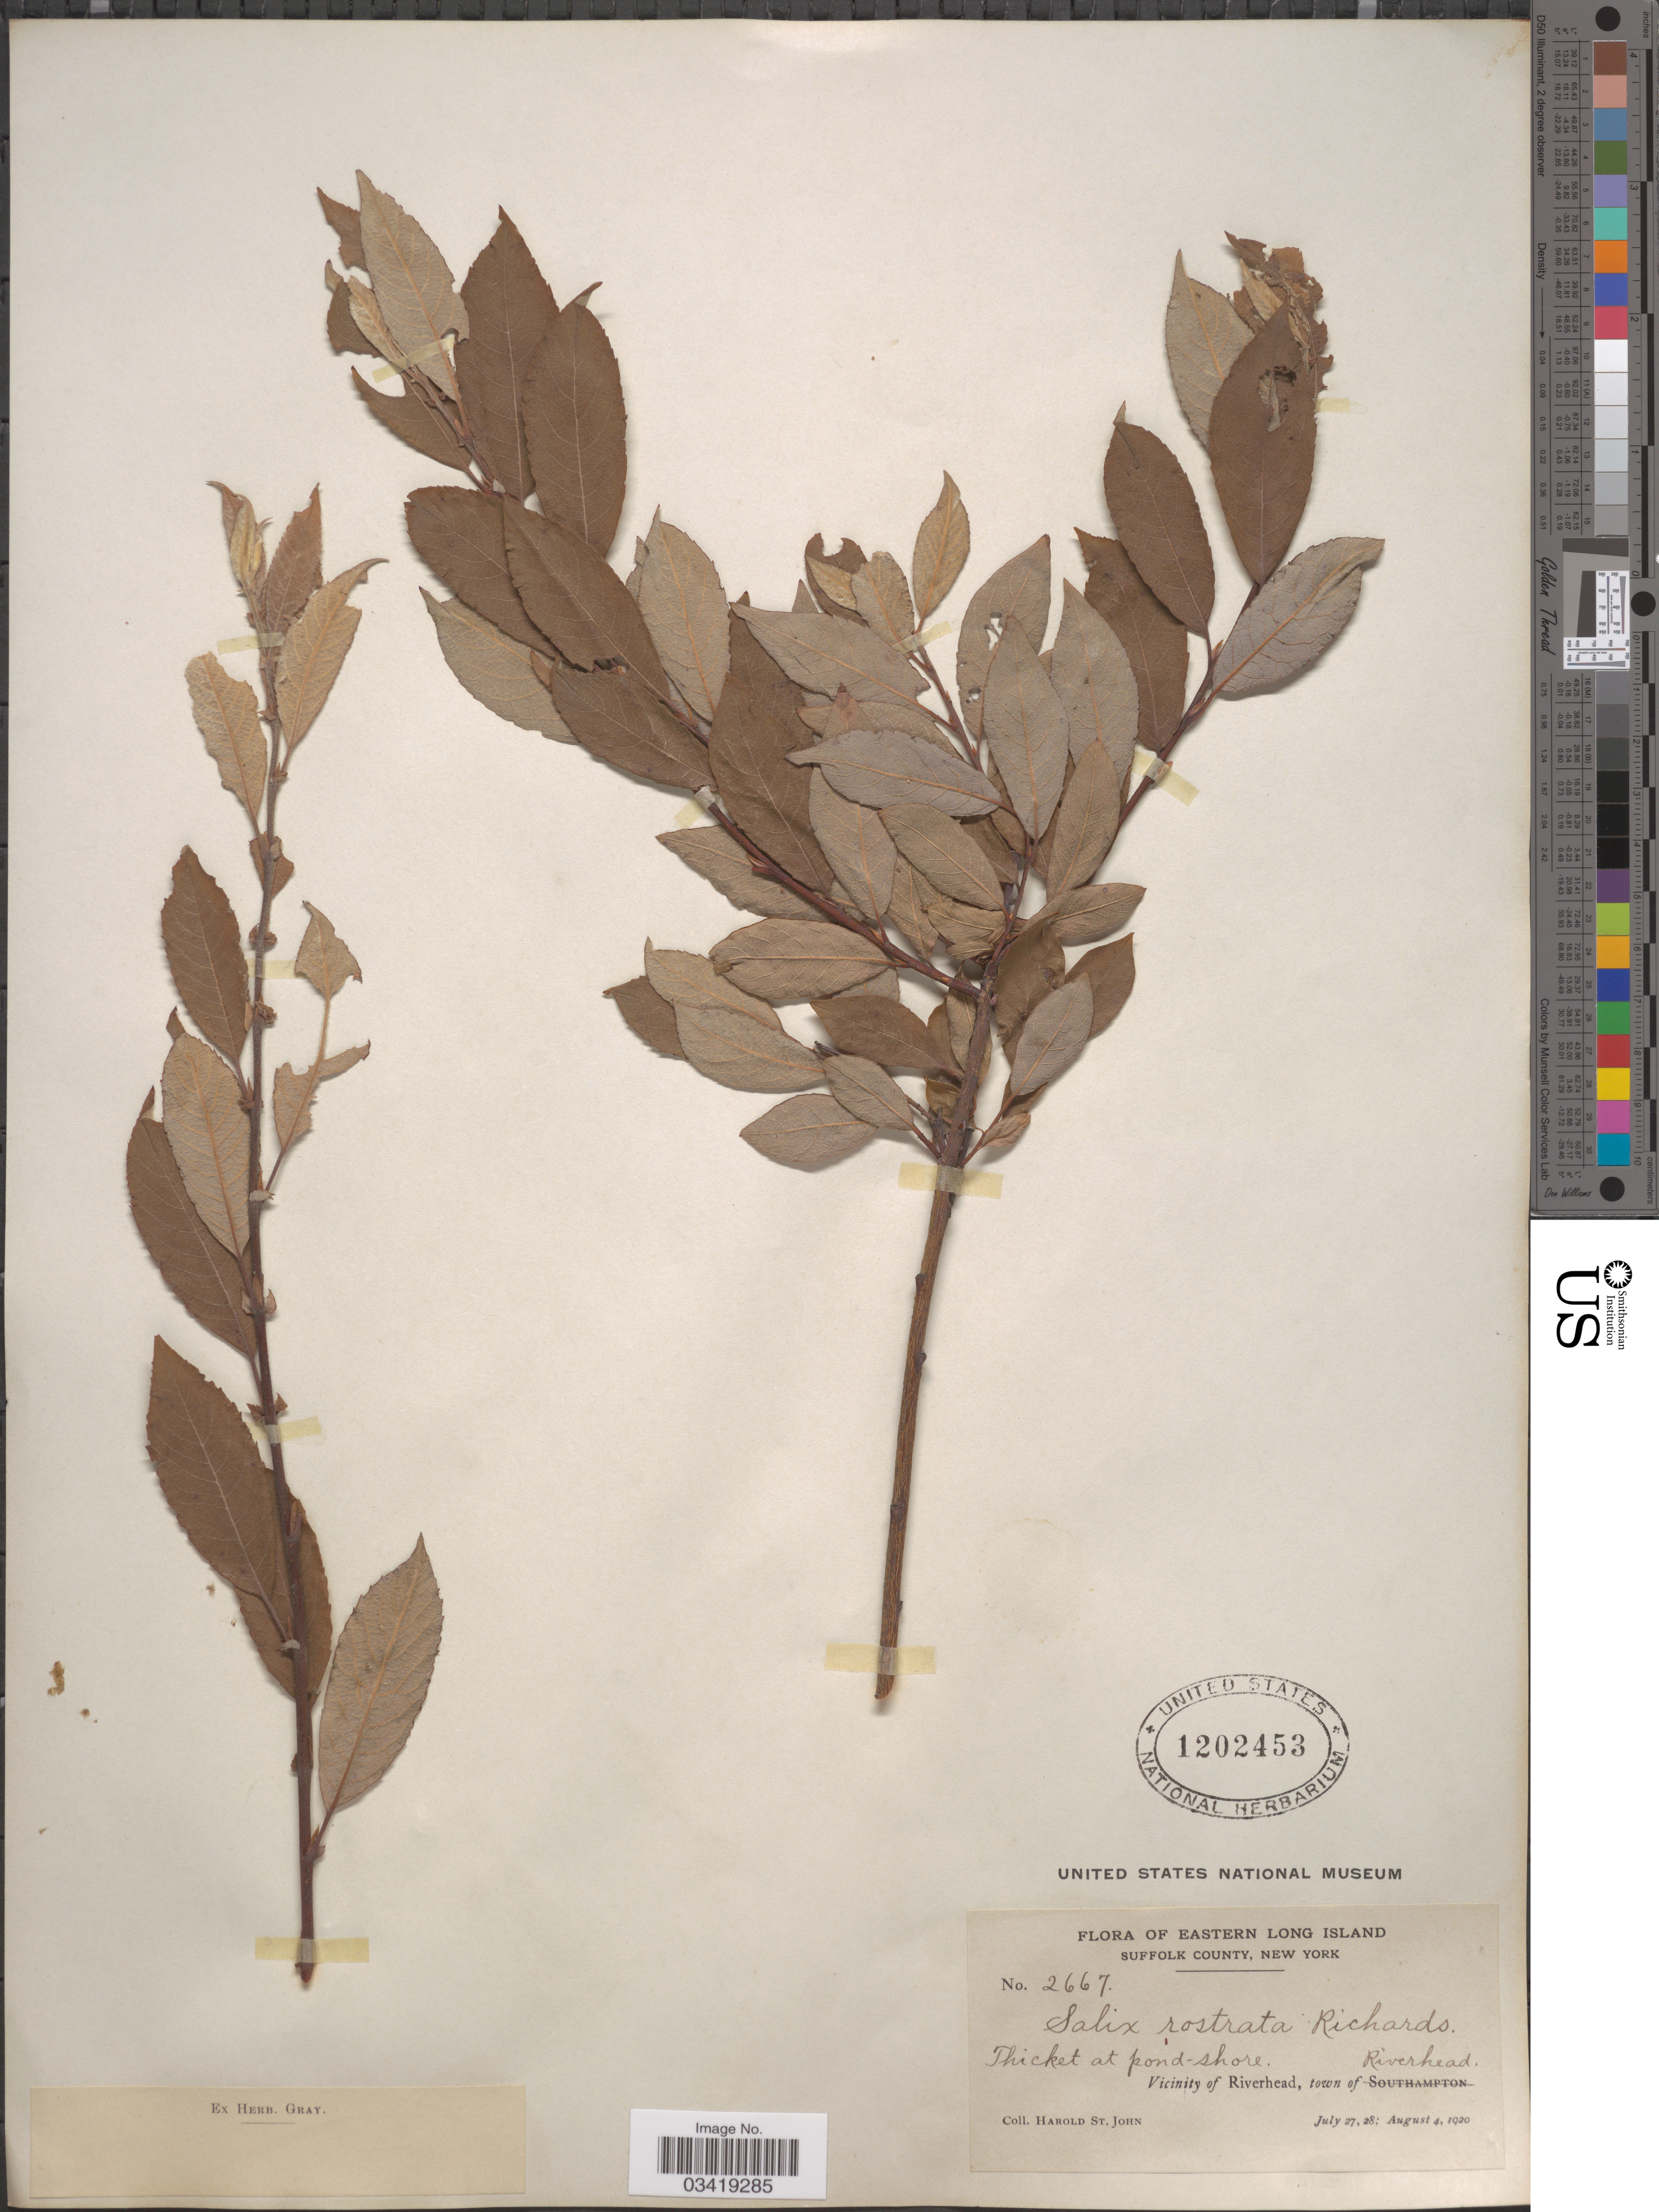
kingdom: Plantae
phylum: Tracheophyta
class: Magnoliopsida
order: Malpighiales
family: Salicaceae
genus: Salix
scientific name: Salix bebbiana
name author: Sarg.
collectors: H. St. John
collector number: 2667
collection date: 1920-07-27/1920-08-04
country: United States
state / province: New York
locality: Eastern Long Island. Suffolk County. Vicinity of Riverhead, town of Riverhead.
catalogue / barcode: US 1202453